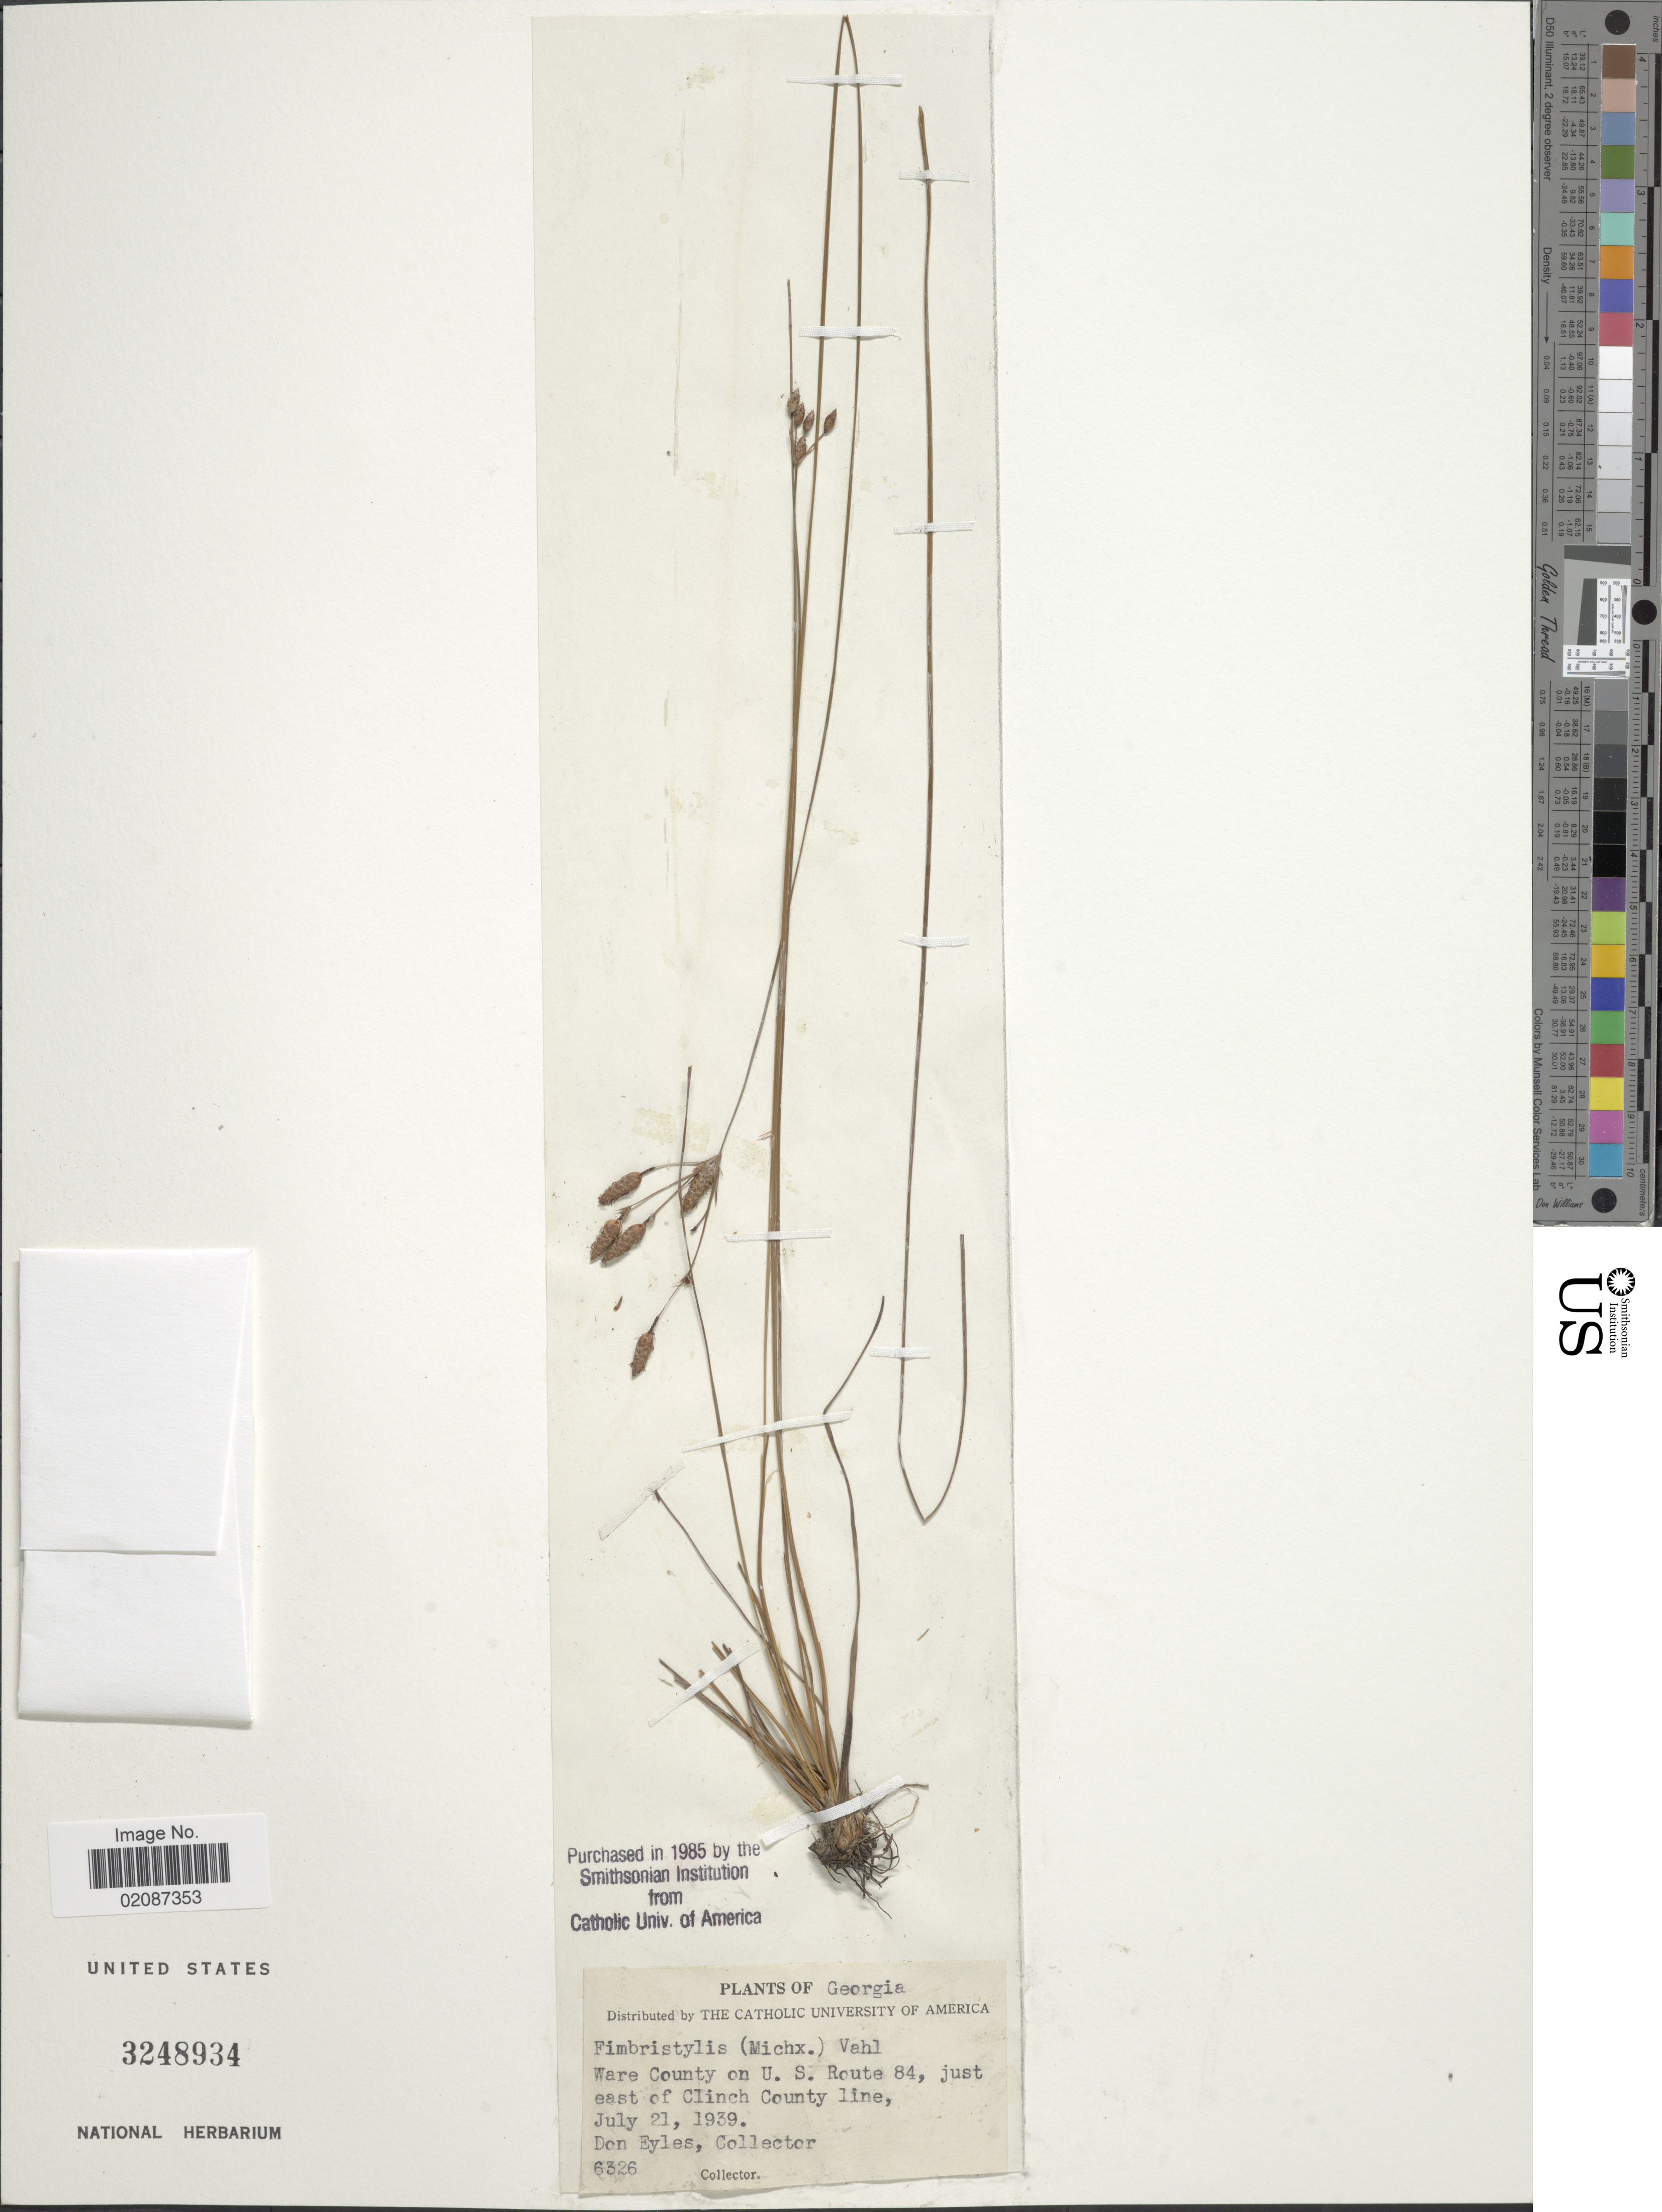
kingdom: Plantae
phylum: Tracheophyta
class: Liliopsida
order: Poales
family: Cyperaceae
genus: Fimbristylis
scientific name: Fimbristylis sp.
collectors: D. Eyles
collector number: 6326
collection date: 1939-07-21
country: United States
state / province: Georgia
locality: Ware County on U.S. Route 84, just east of Clinch County line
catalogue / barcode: US 3248934